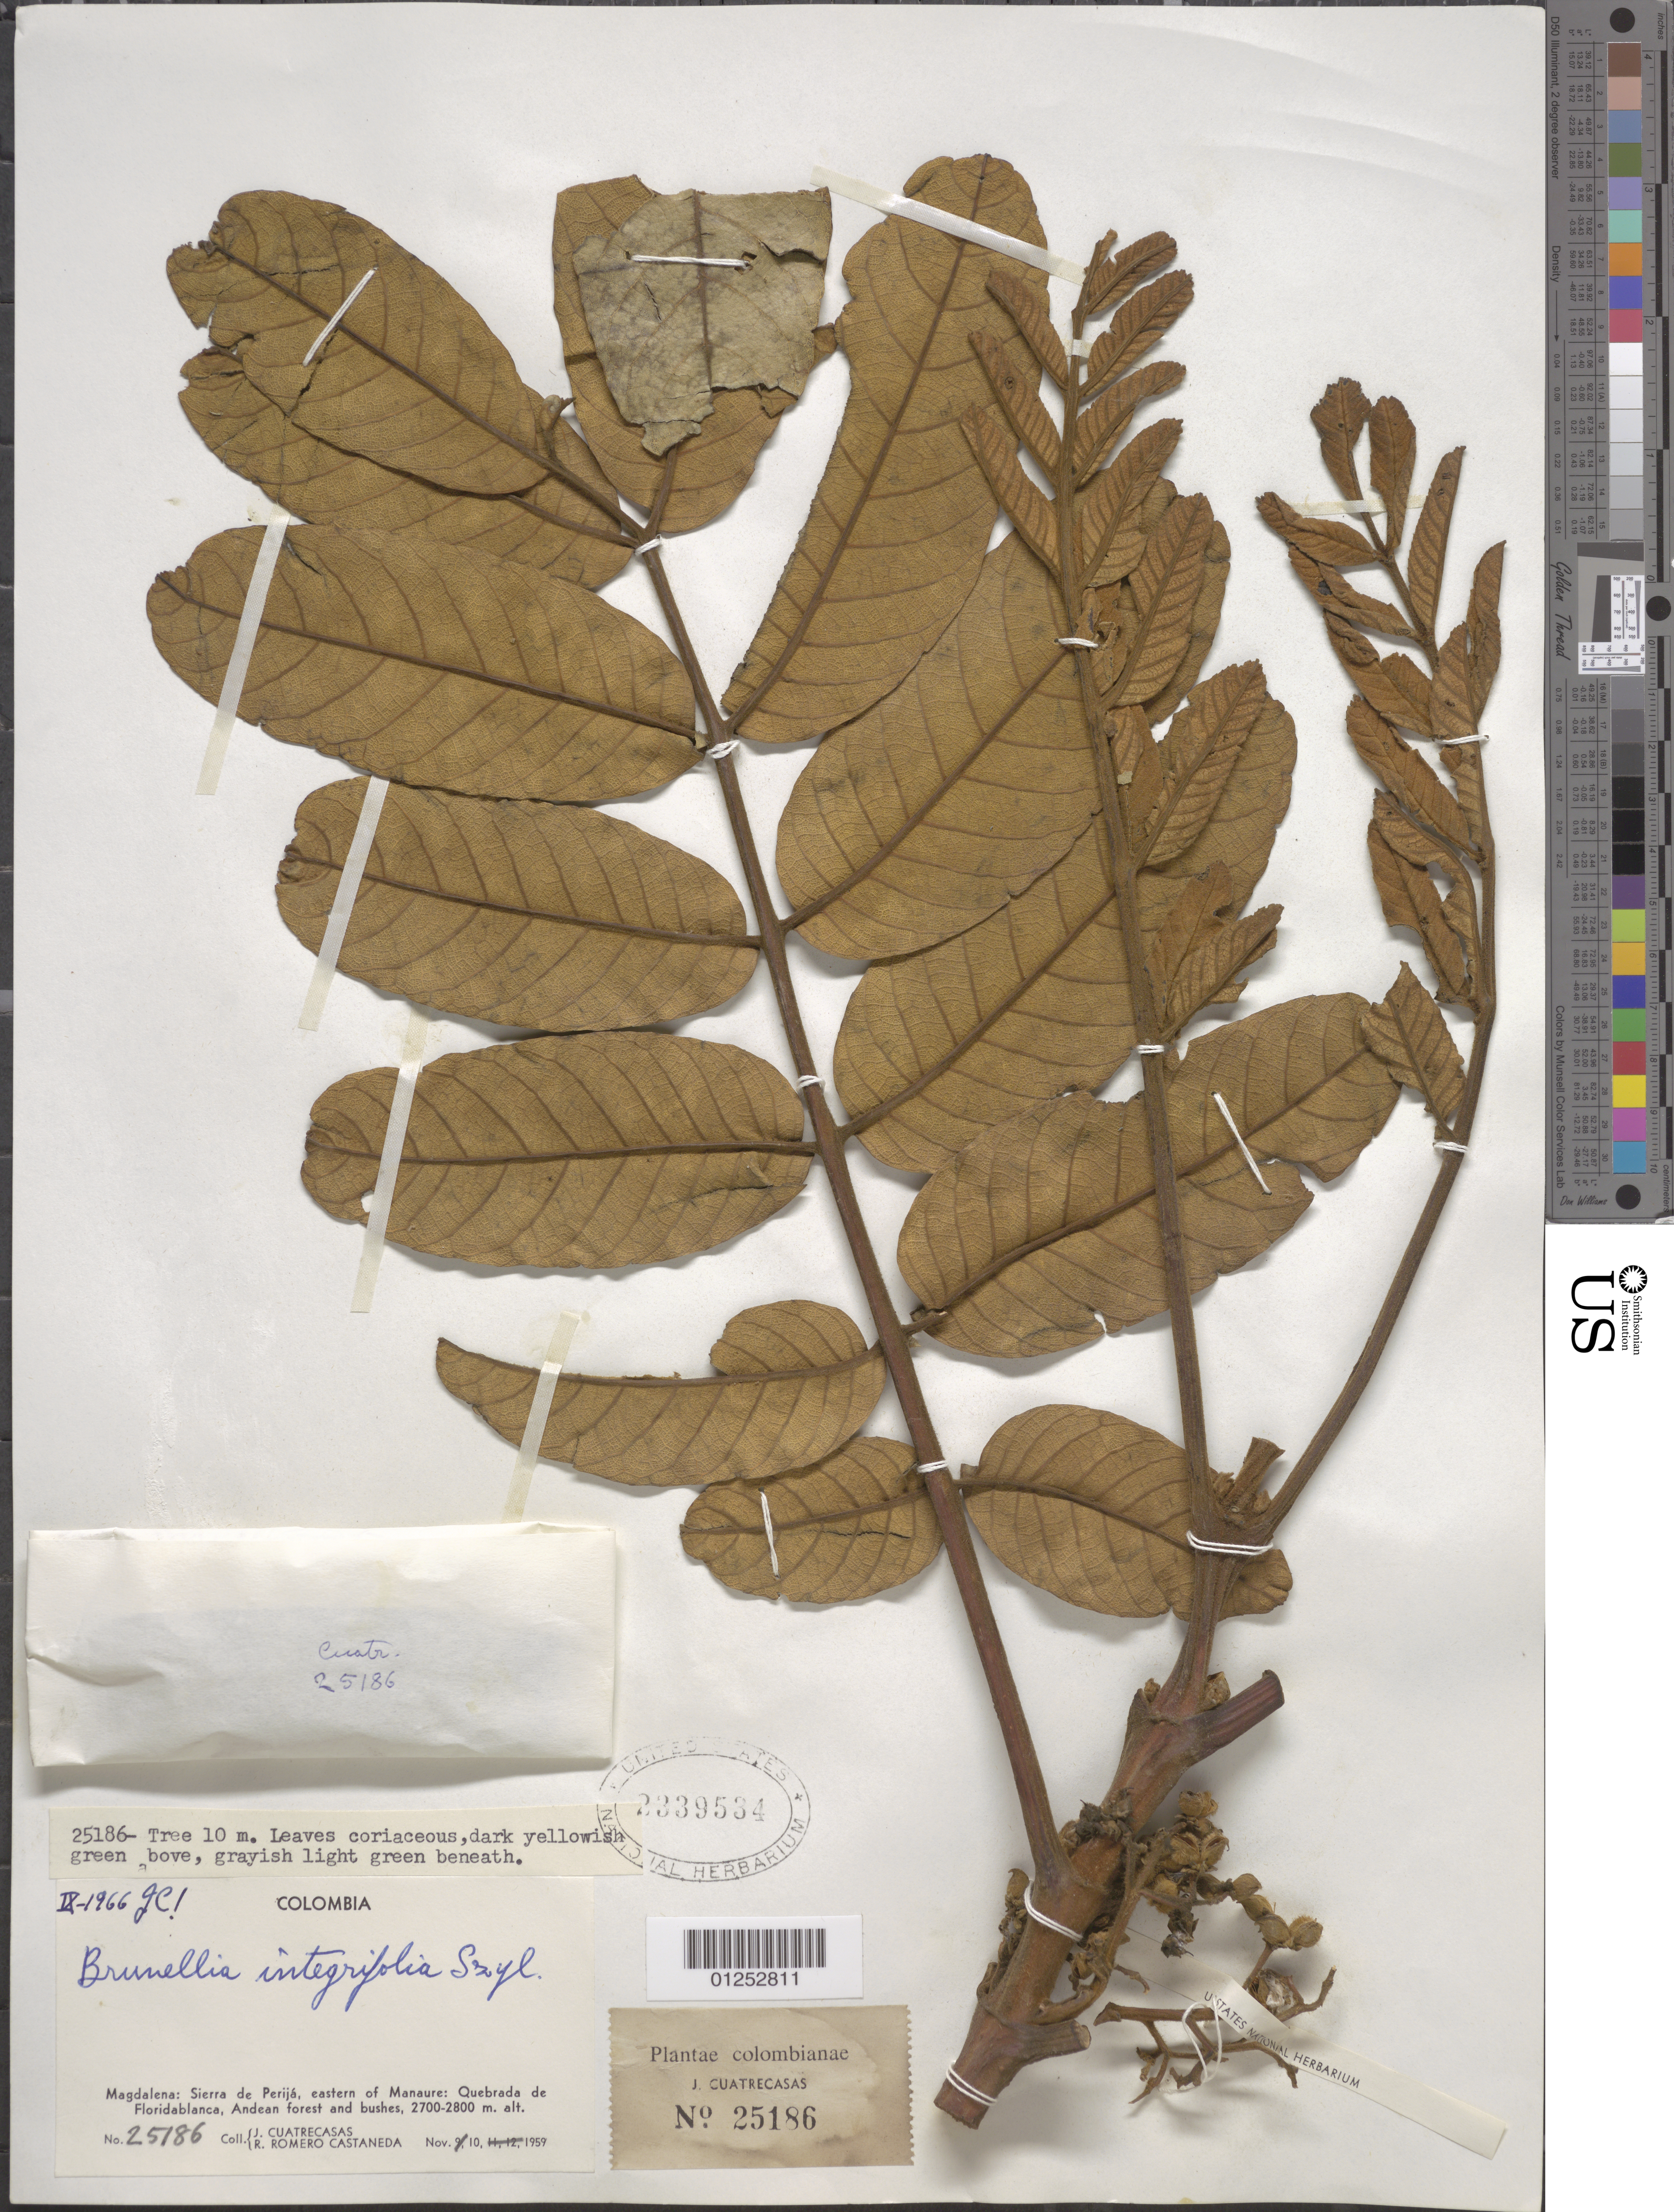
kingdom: Plantae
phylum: Tracheophyta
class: Magnoliopsida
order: Oxalidales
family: Brunelliaceae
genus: Brunellia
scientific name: Brunellia integrifolia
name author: Szyszyl.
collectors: J. Cuatrecasas & R. Romero Castañeda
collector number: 25186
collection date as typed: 10 Nov 1959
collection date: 1959-11-10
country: Colombia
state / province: Magdalena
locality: Sierra de Perija, E of Manaure: Quebrada de Floridablanca.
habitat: Andean forest and bushes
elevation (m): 2700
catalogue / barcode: US 2339534